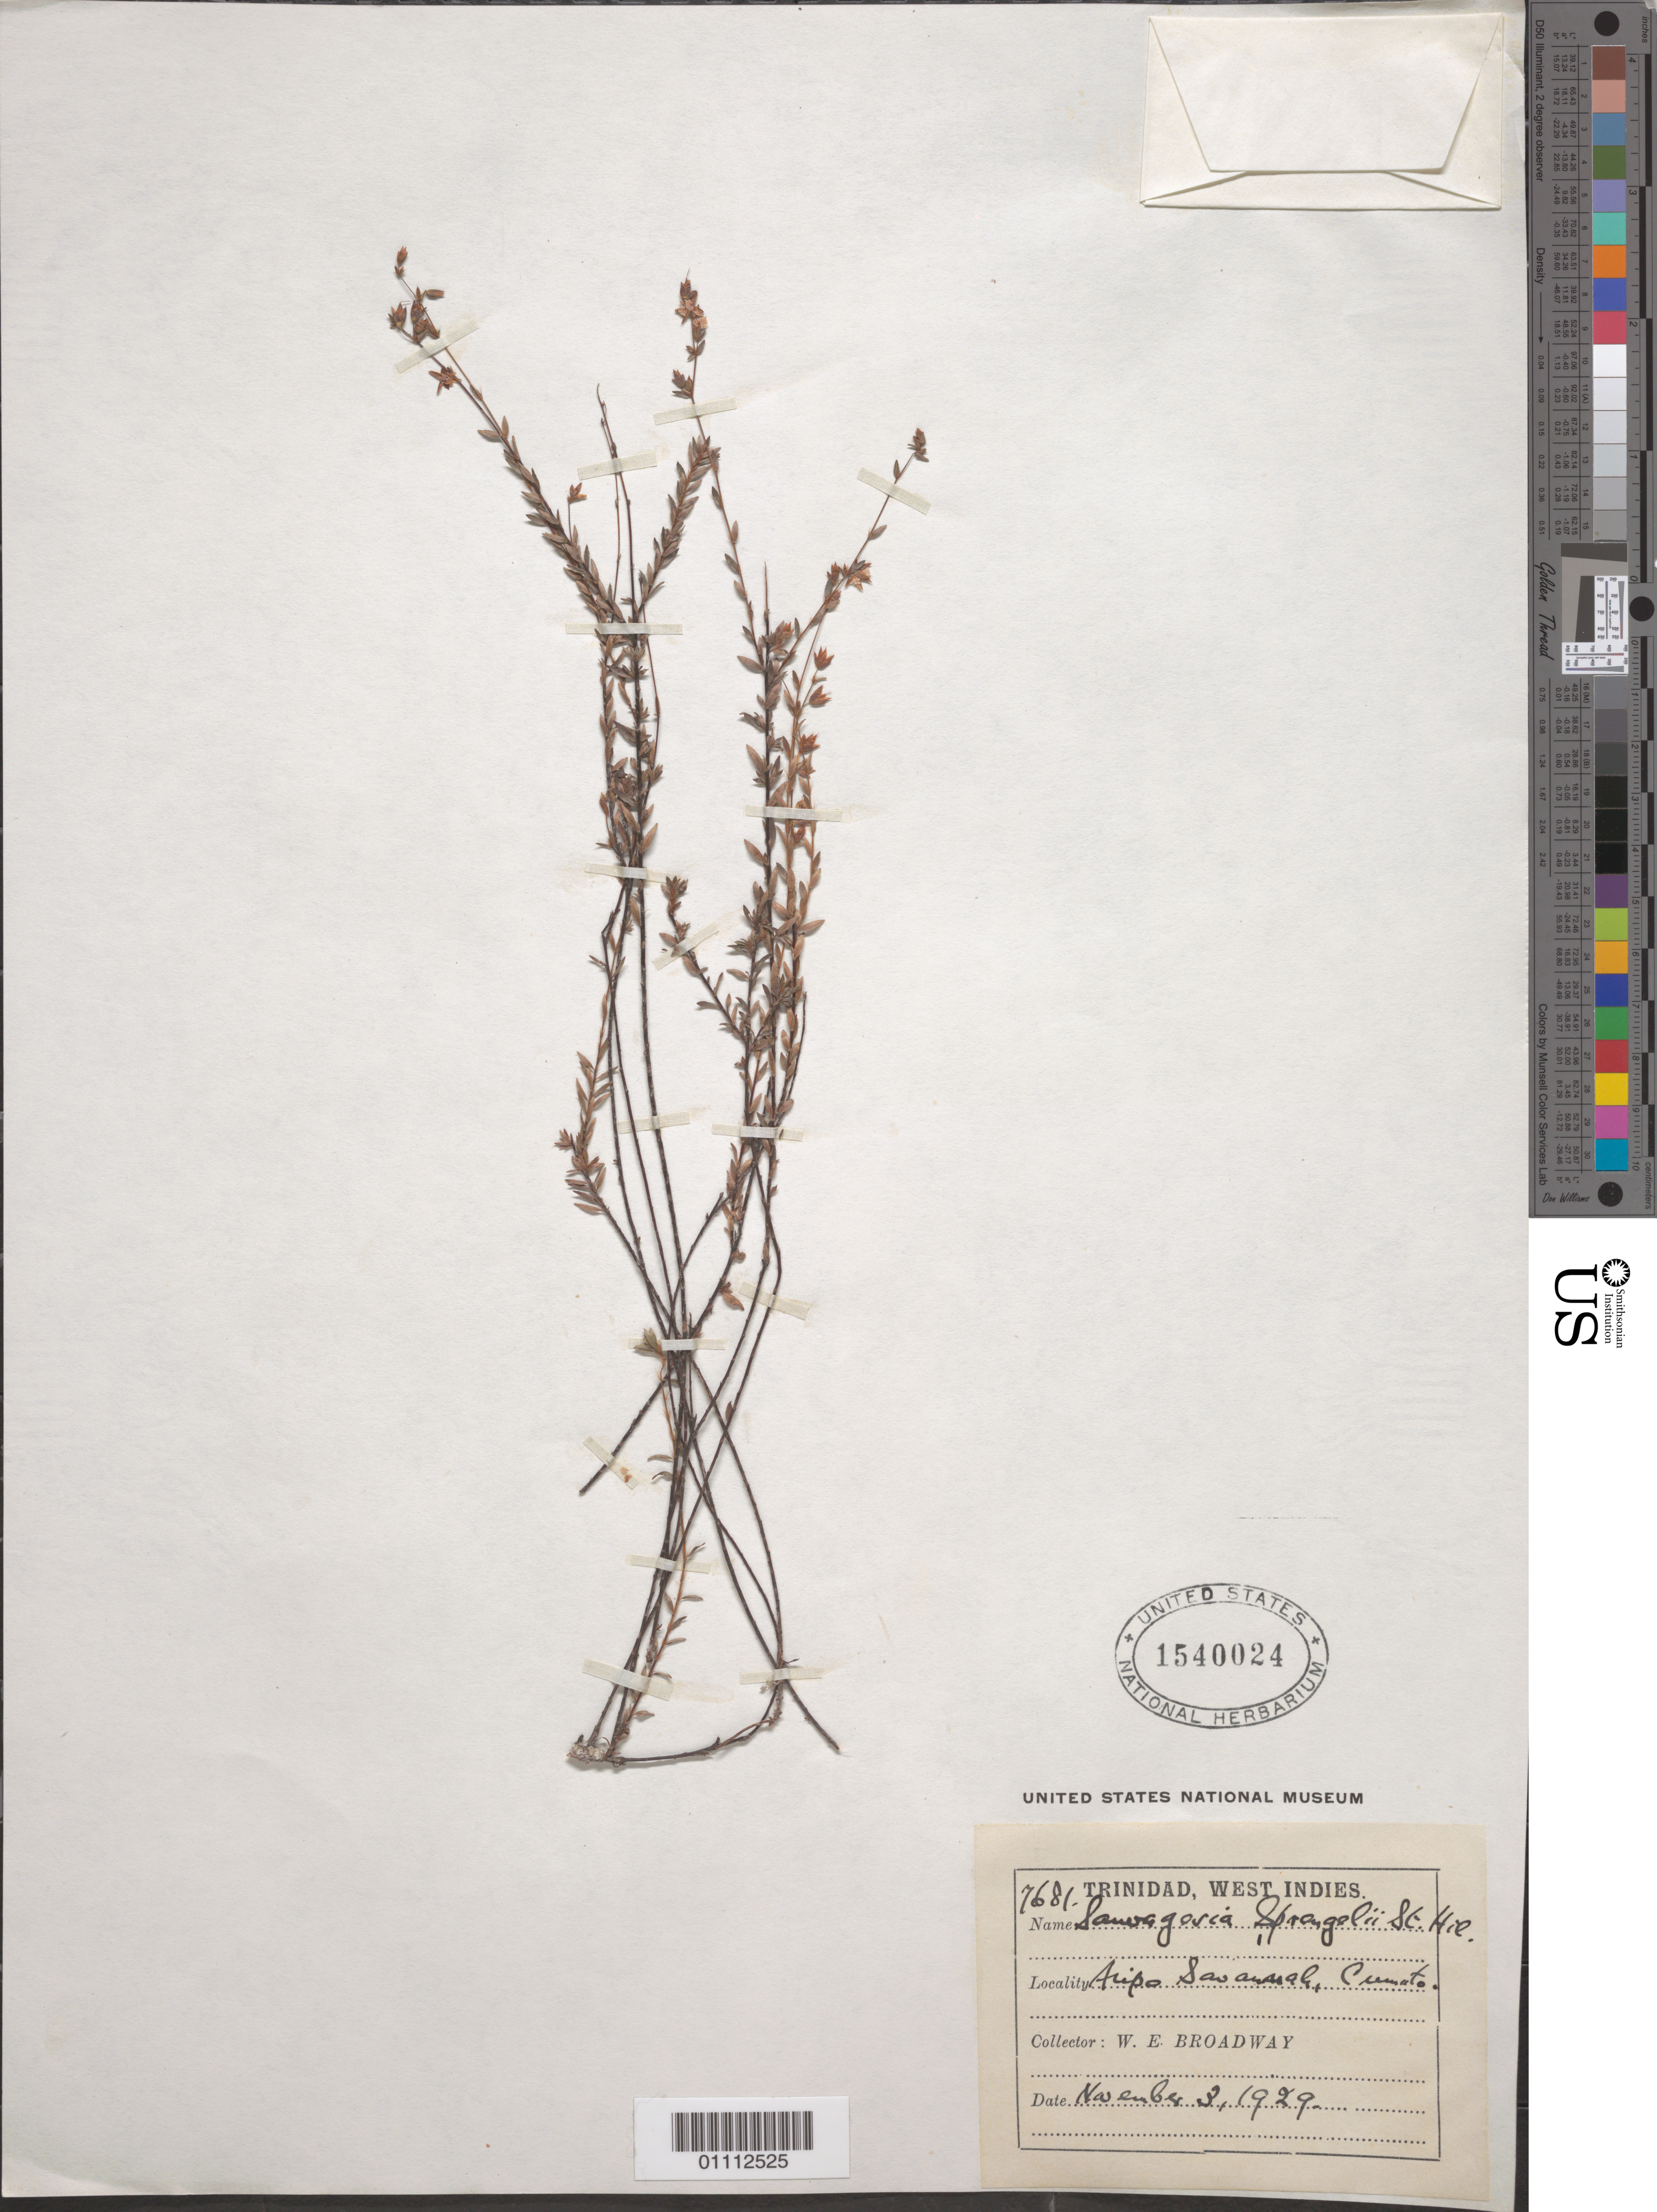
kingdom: Plantae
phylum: Tracheophyta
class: Magnoliopsida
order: Malpighiales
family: Ochnaceae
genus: Sauvagesia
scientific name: Sauvagesia sprengelii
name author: A. St.-Hil.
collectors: W. E. Broadway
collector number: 7681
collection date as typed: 03 Nov 1929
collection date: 1929-11-03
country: Trinidad and Tobago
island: Trinidad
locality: Aripo Savannah climate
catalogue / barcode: US 1540024